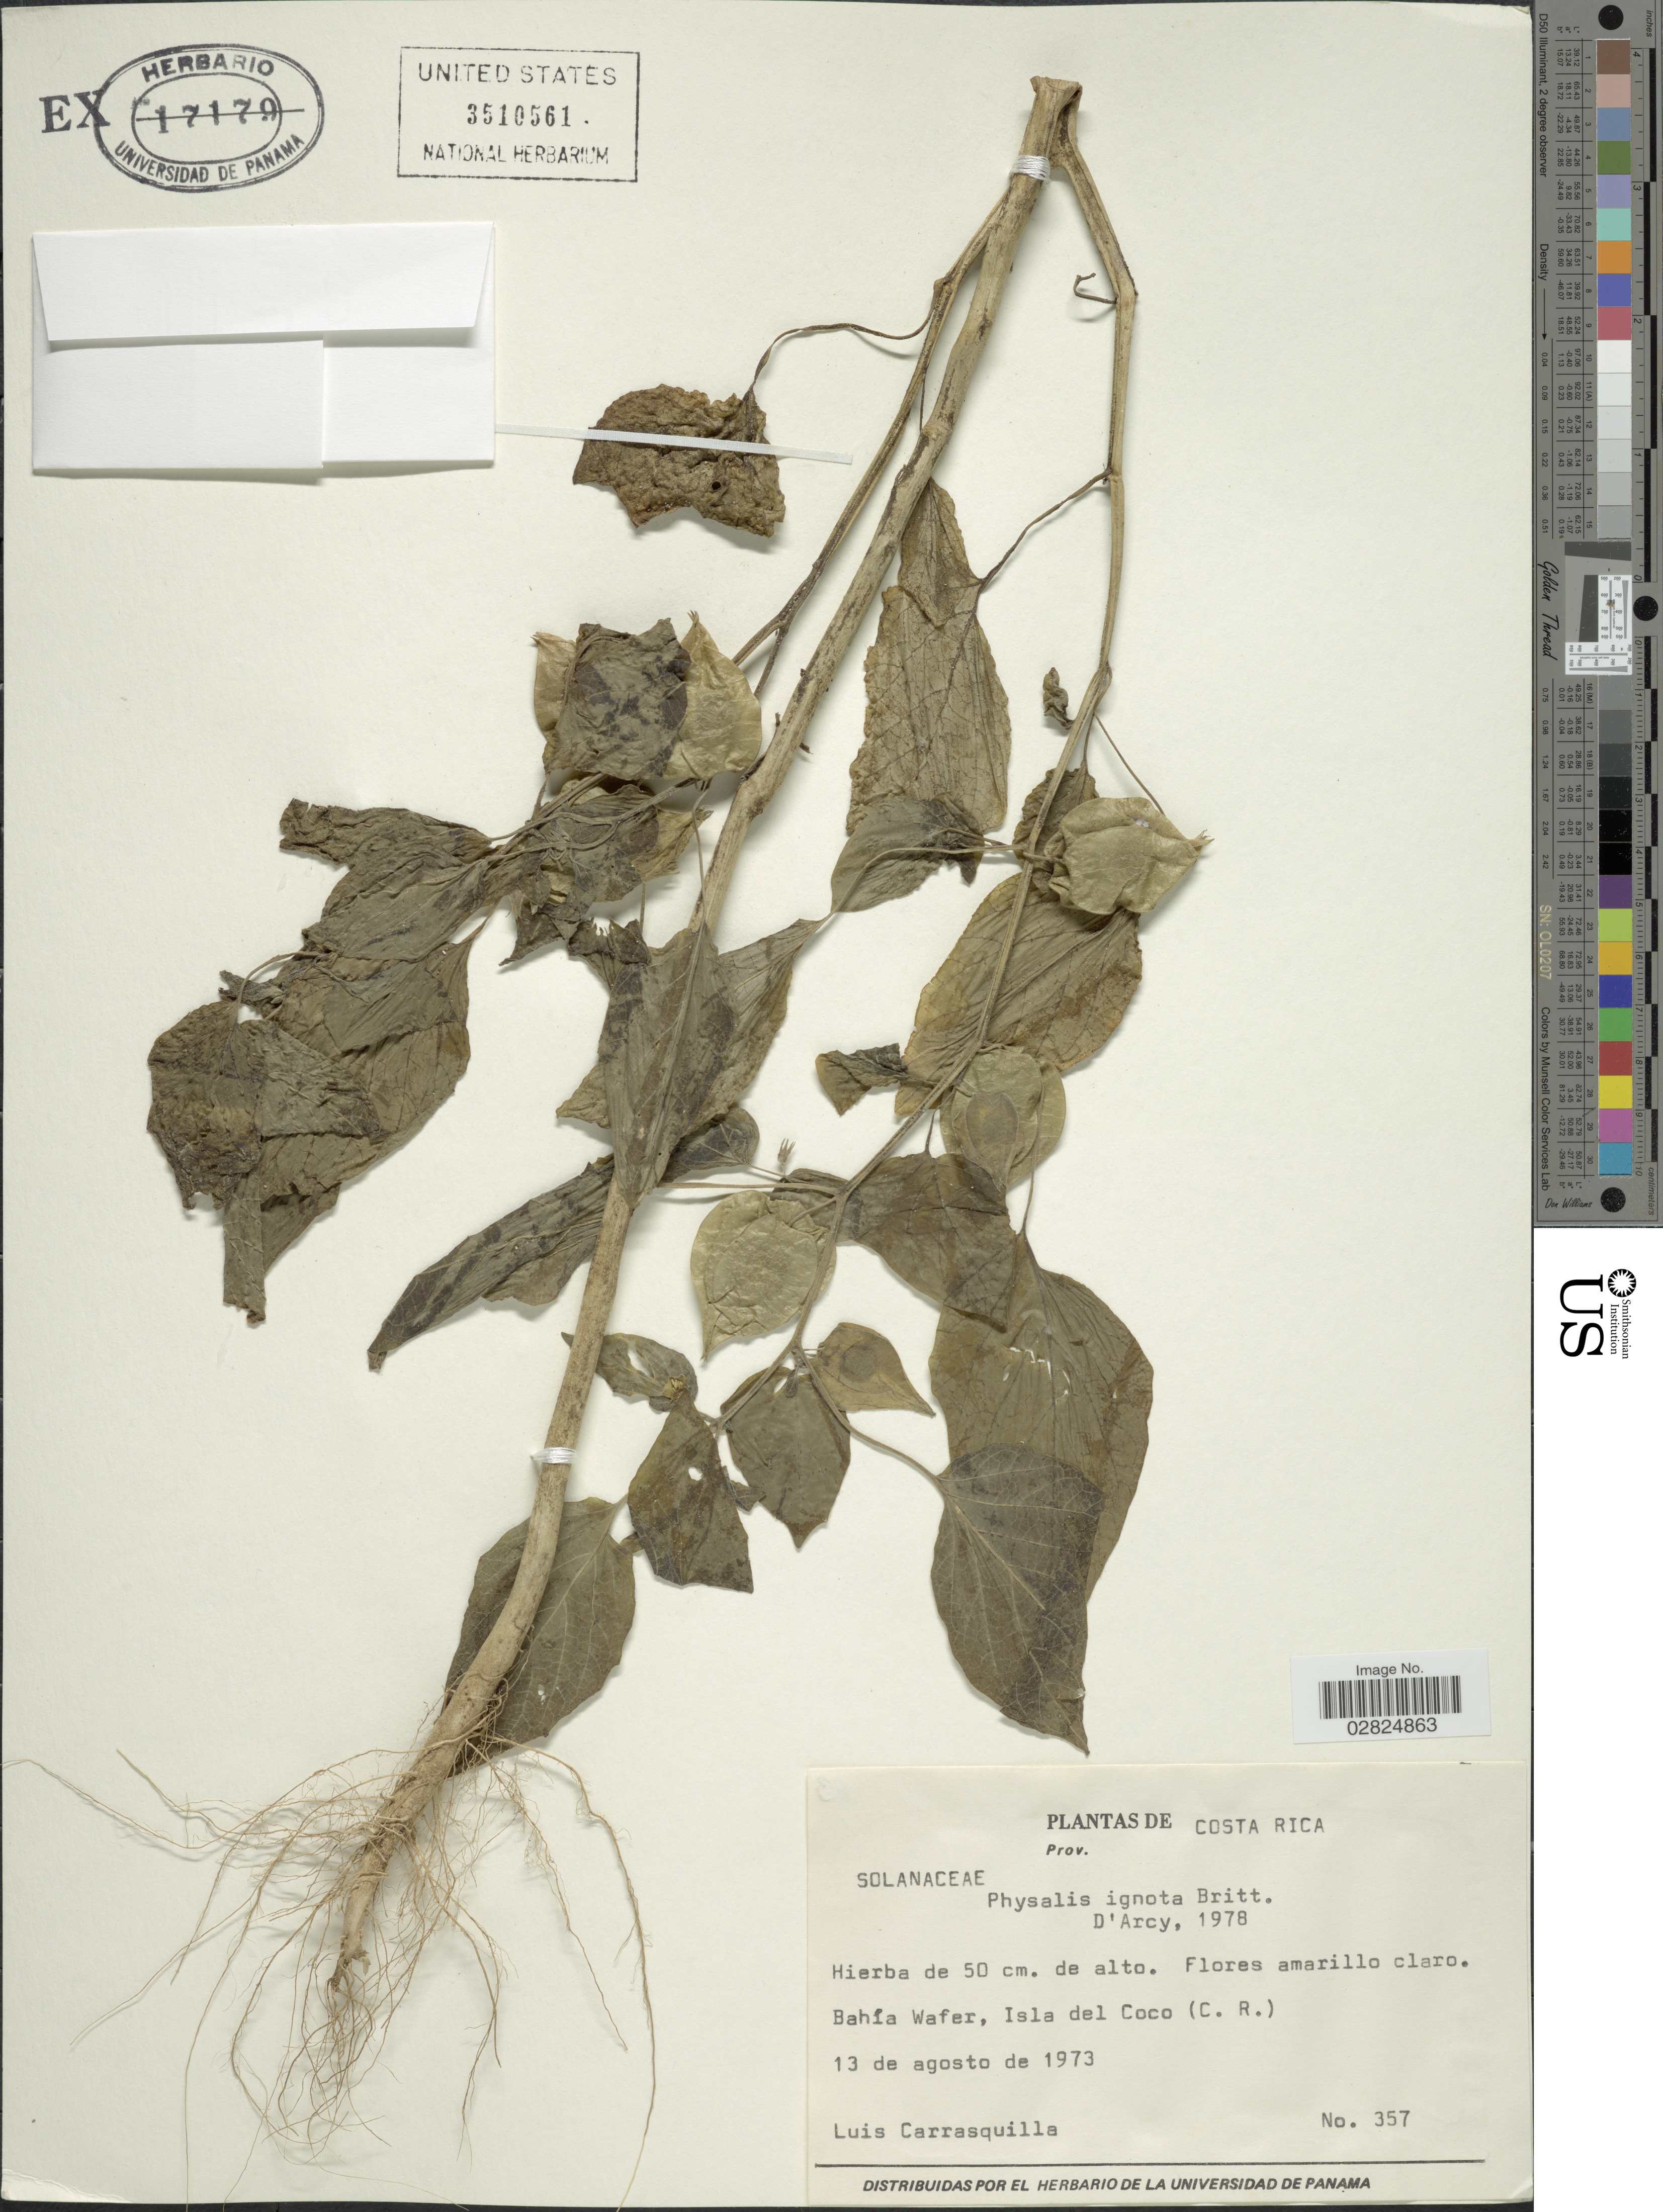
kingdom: Plantae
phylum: Tracheophyta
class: Magnoliopsida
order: Solanales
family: Solanaceae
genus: Physalis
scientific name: Physalis ignota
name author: Britton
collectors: L. Carrasquilla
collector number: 357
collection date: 1973-08-13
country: Costa Rica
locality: Bahía Wafer, Isla del Coco (C.R.)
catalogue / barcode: US 3510561